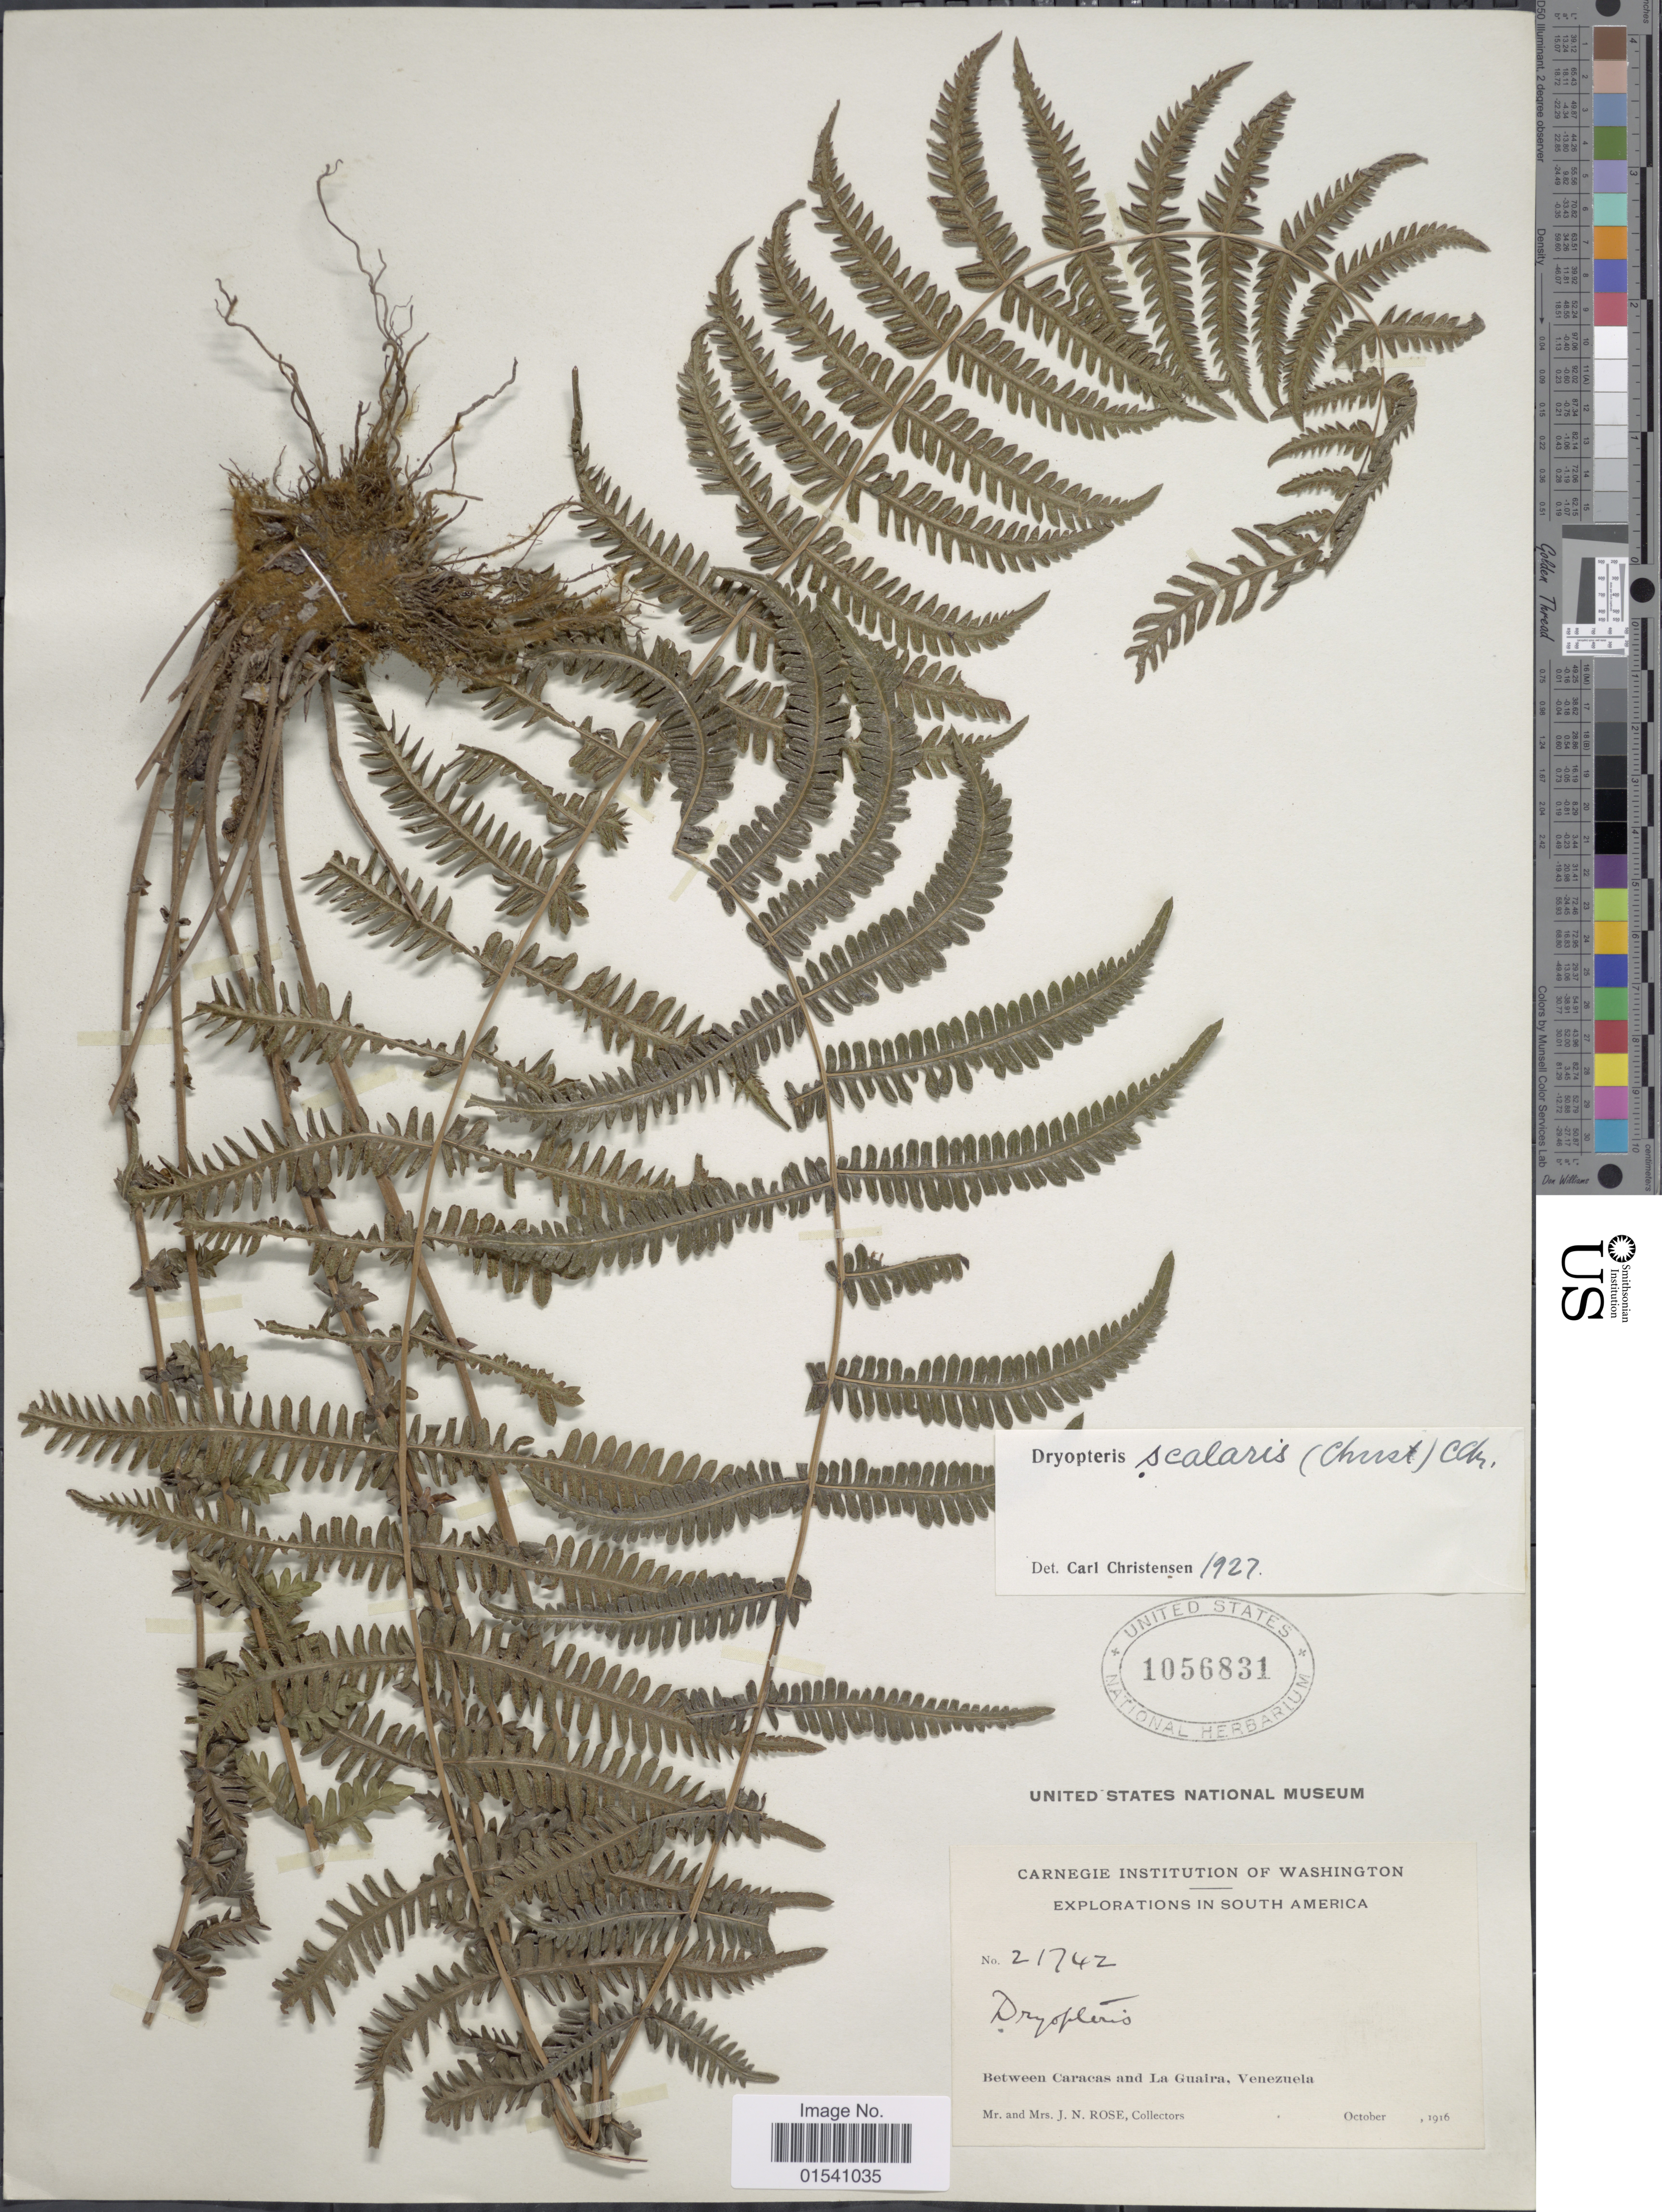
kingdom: Plantae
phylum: Tracheophyta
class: Polypodiopsida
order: Polypodiales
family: Thelypteridaceae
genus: Amauropelta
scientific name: Amauropelta scalaris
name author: (Christ) Á. Löve & D. Löve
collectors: J. N. Rose & L. B. Rose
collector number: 21742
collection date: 1916-10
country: Venezuela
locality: Between Caracas and La Guaira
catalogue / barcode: US 1056831